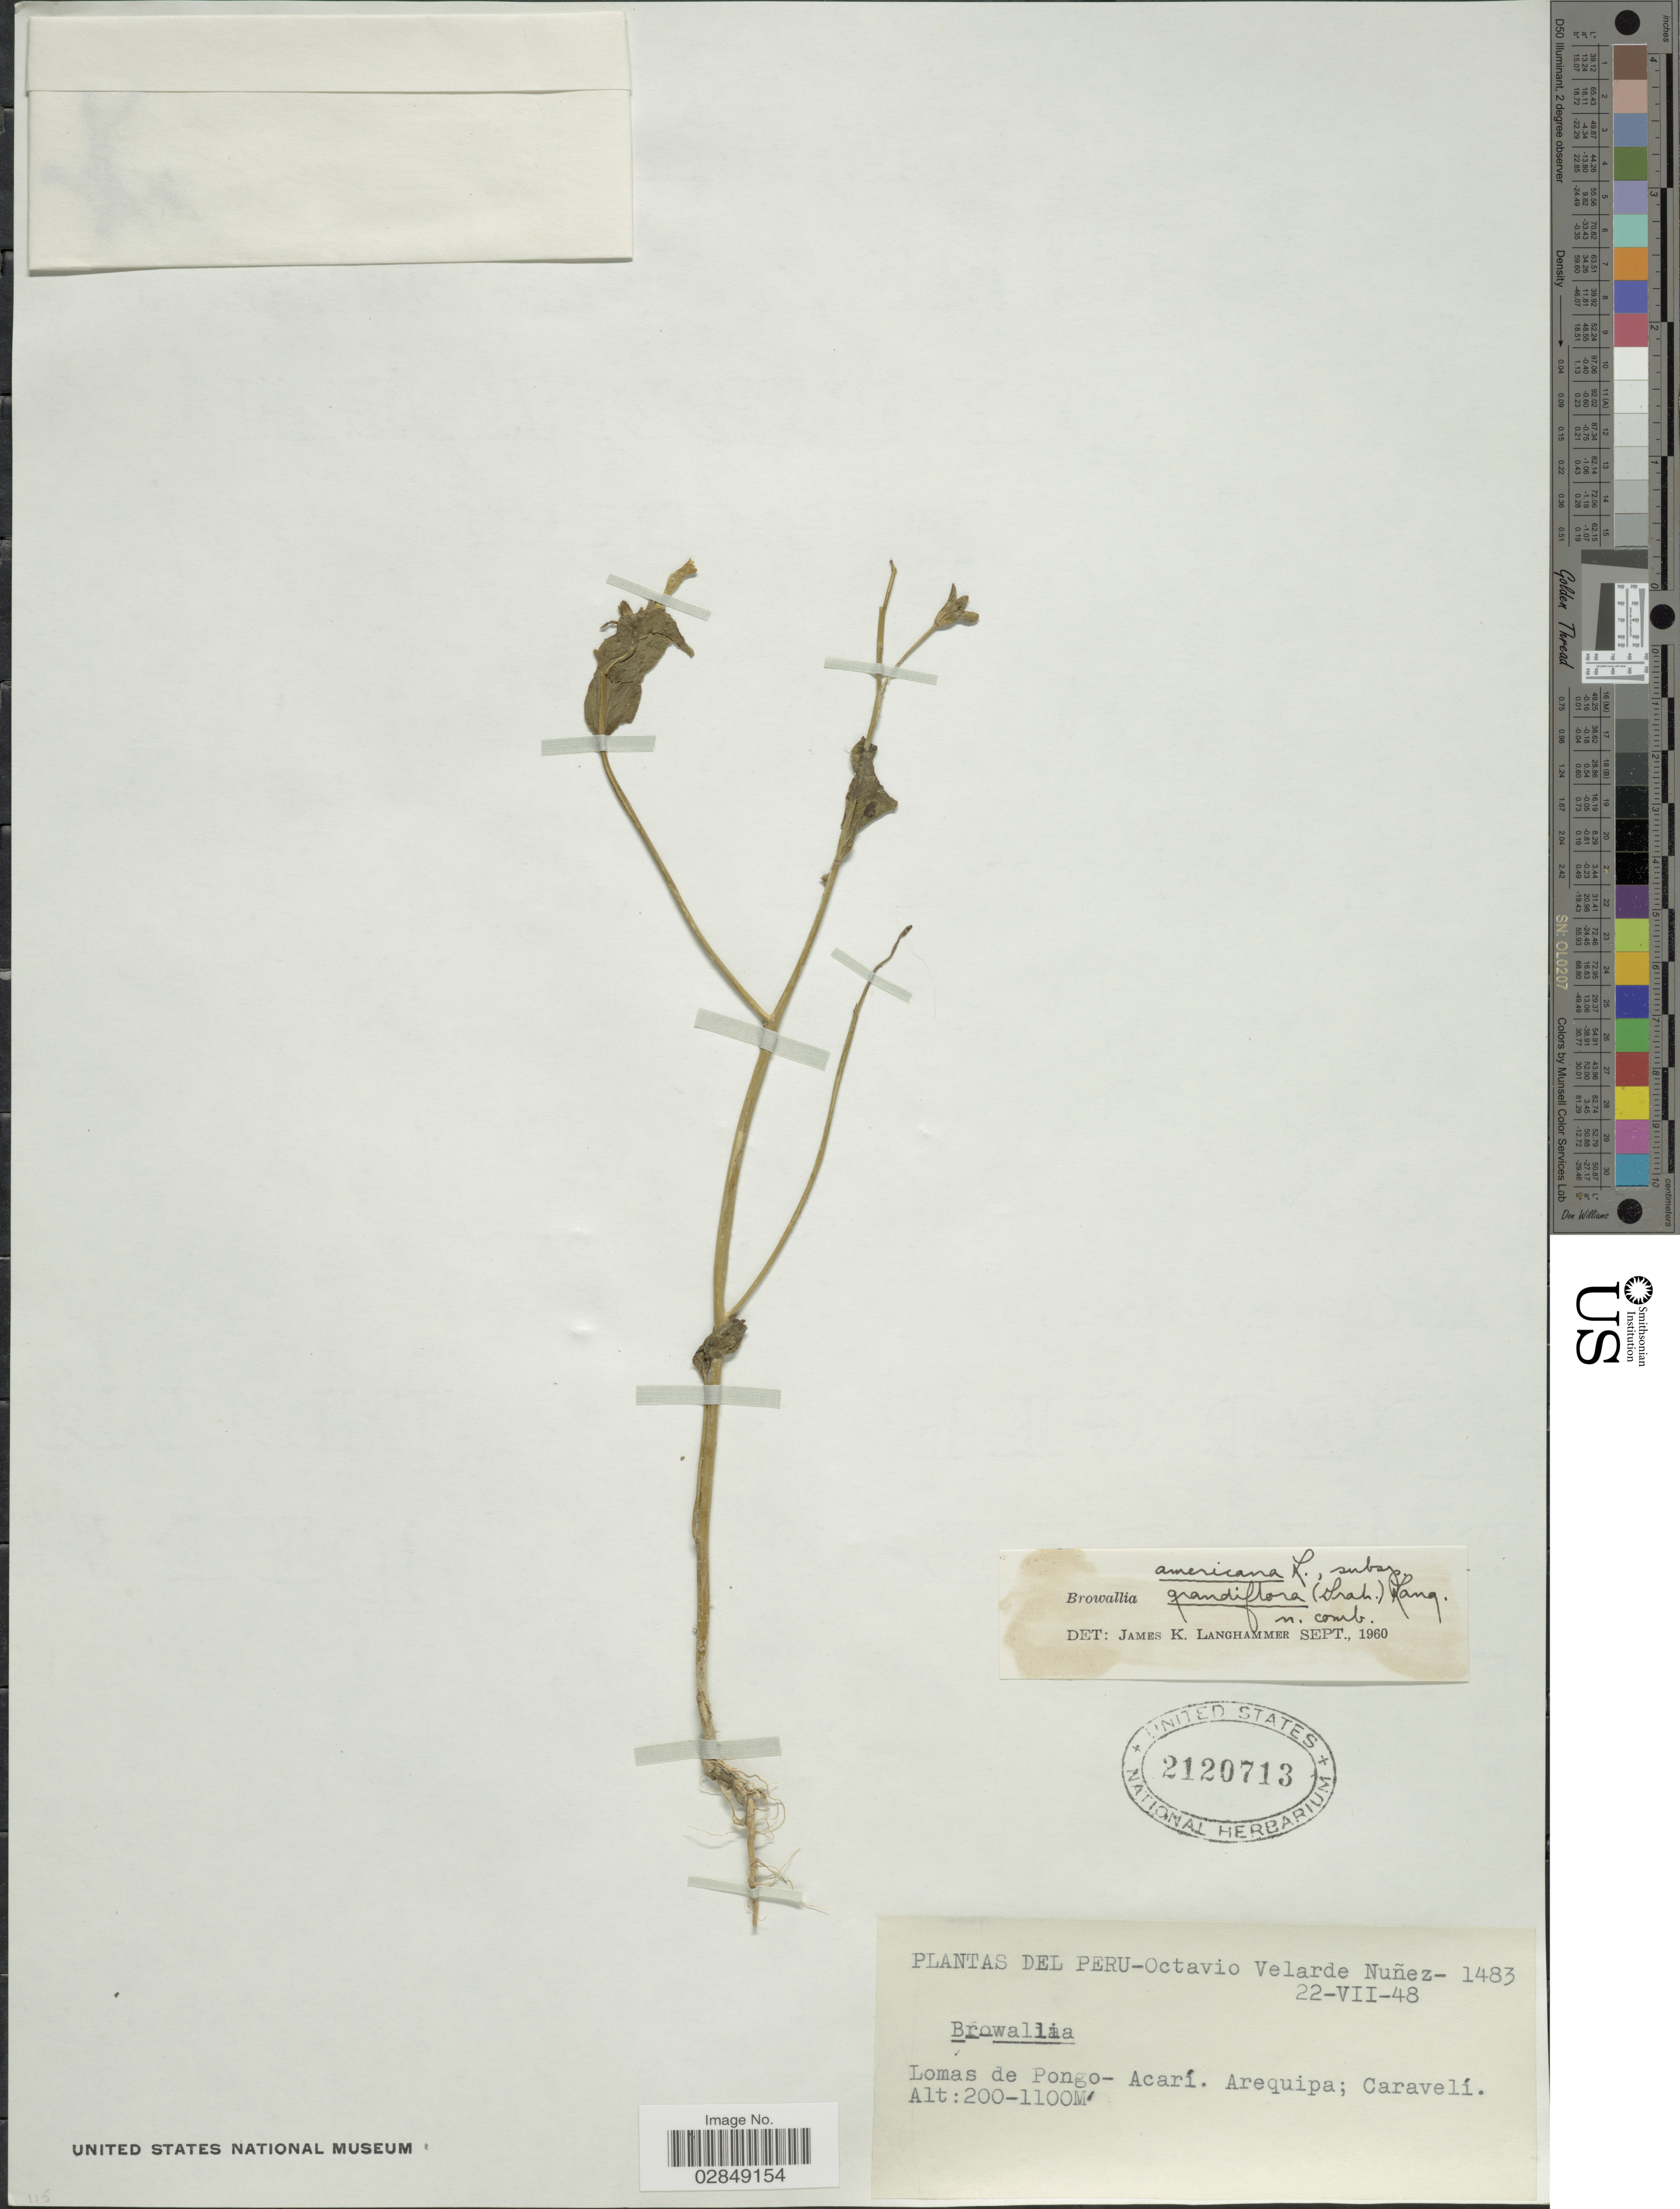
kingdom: Plantae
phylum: Tracheophyta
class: Magnoliopsida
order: Solanales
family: Solanaceae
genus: Browallia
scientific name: Browallia americana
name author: L.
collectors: O. Velarde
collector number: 1483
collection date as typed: Transcribed d/m/y: 22/7/48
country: Peru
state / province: Arequipa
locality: Lomas de Pongo- Acarí. Caravelí.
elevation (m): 200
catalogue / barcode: US 2120713